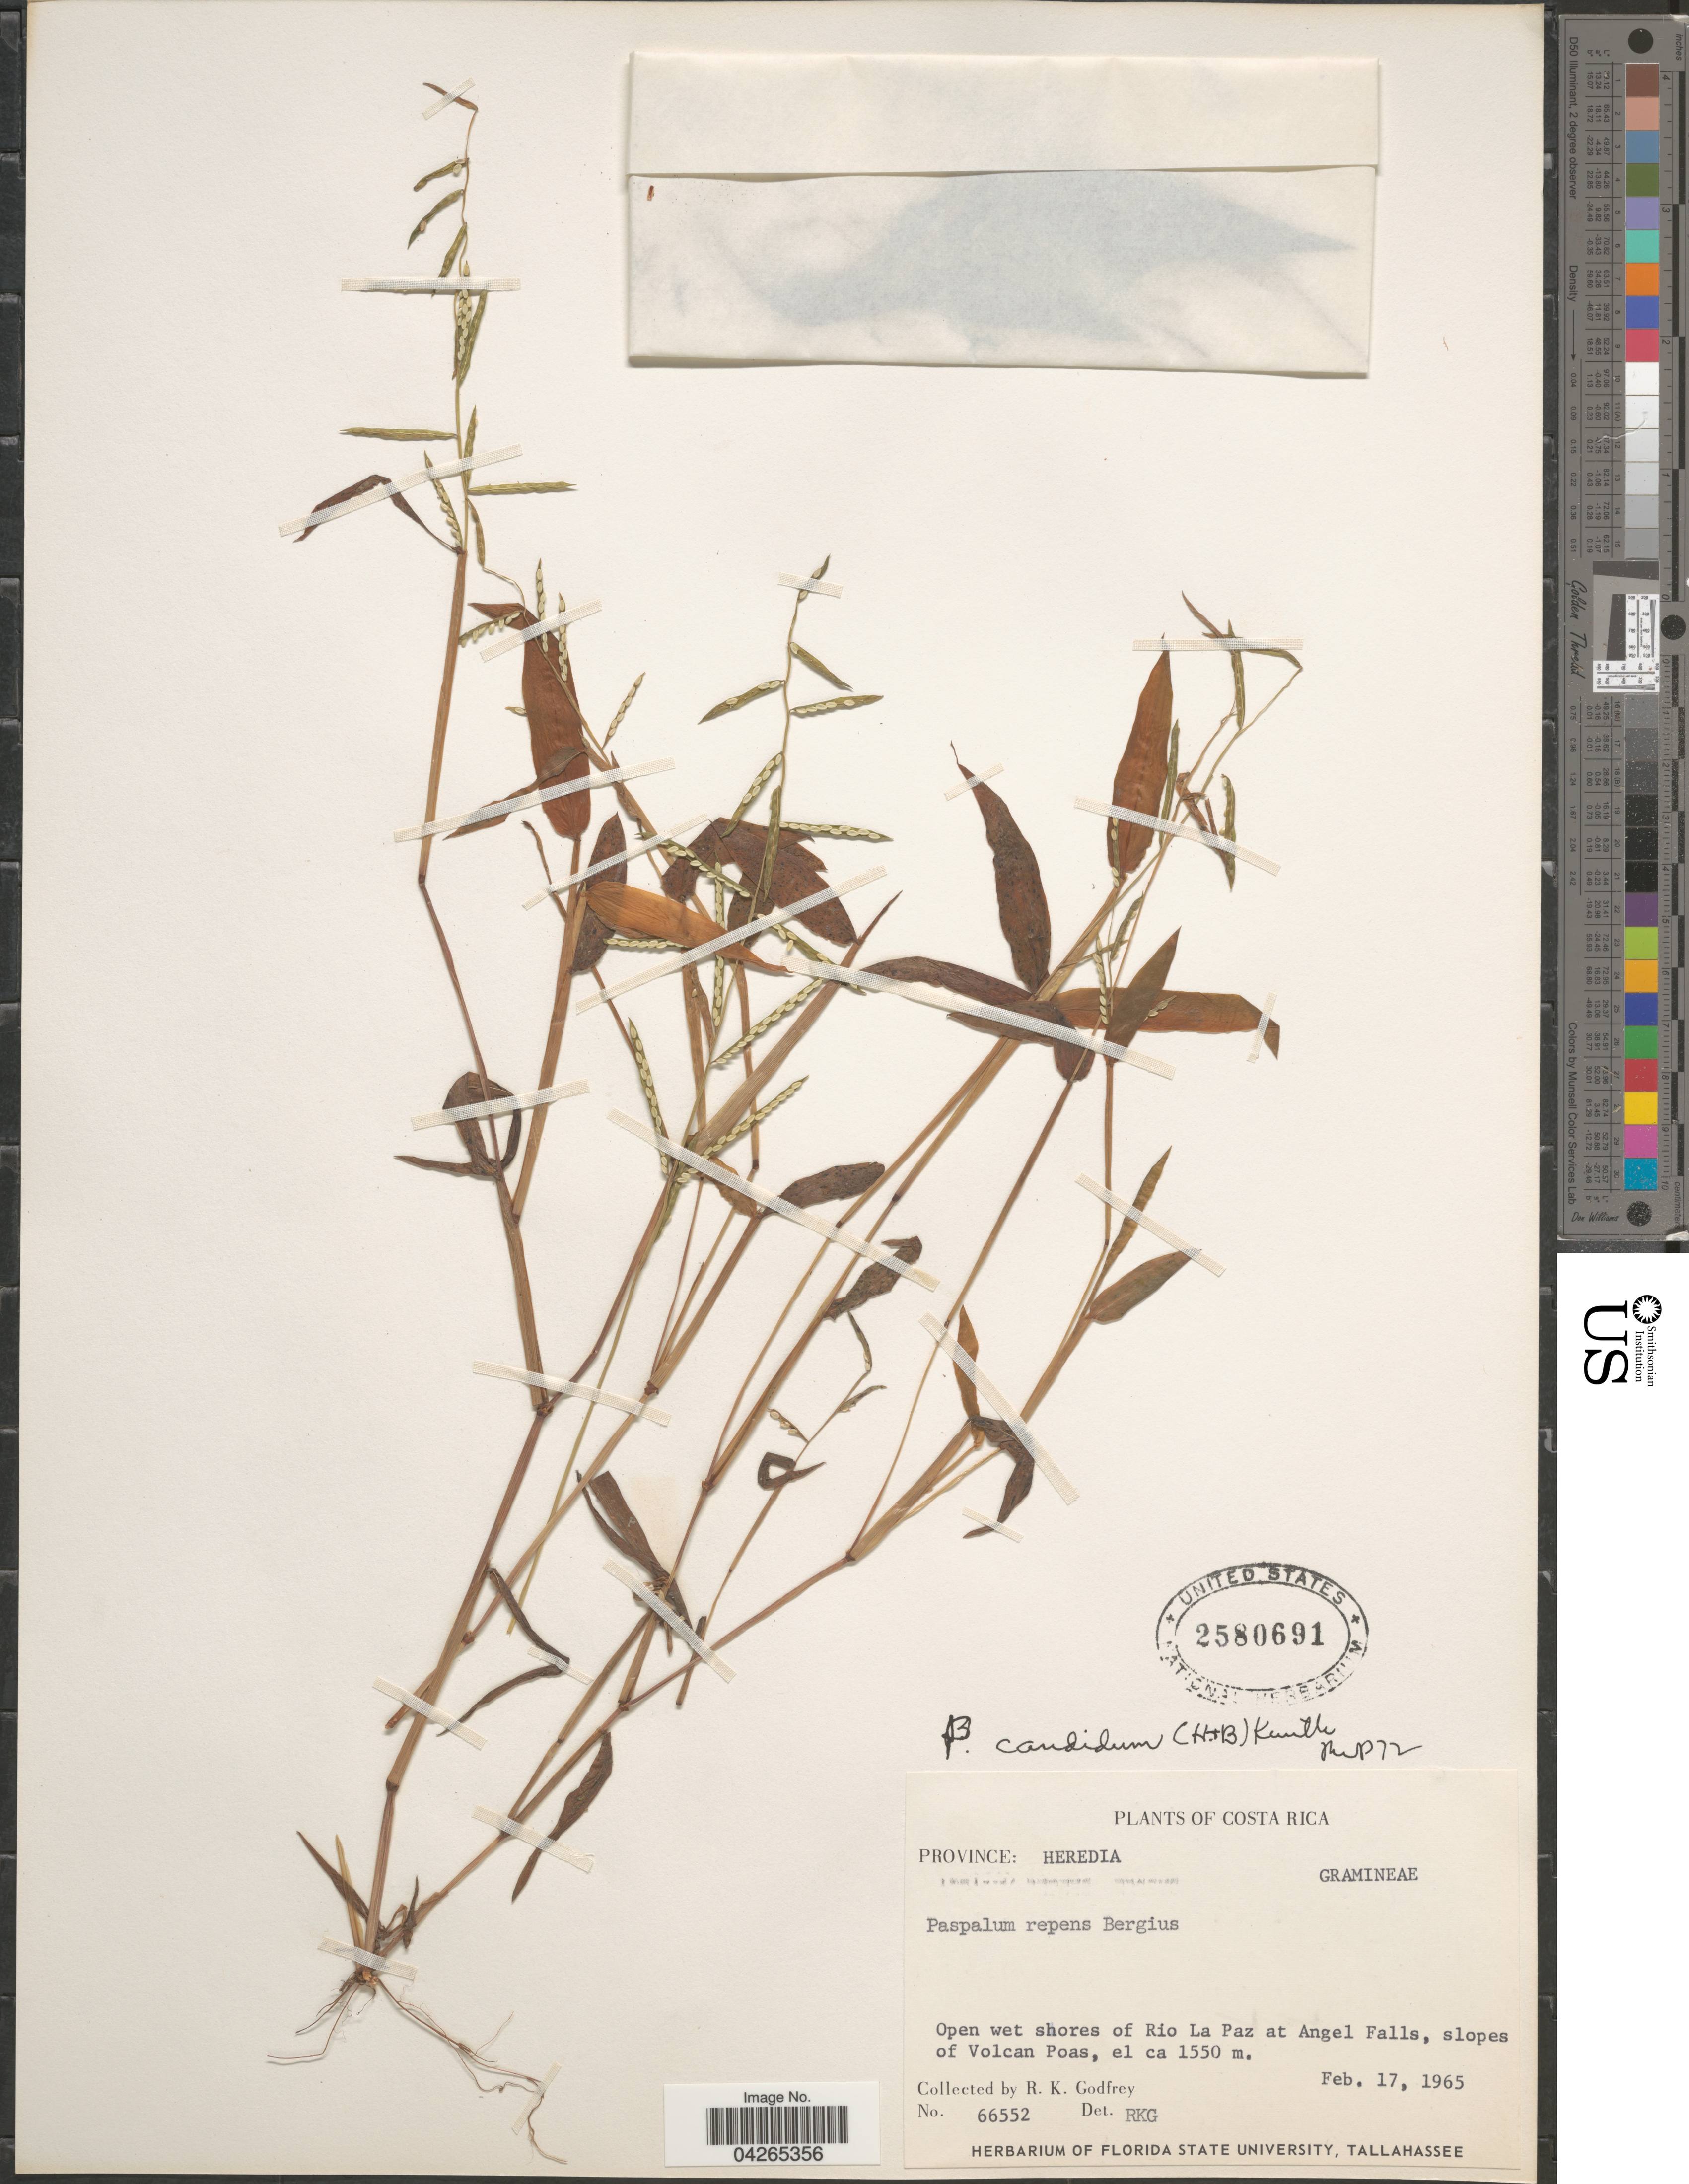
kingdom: Plantae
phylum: Tracheophyta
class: Liliopsida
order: Poales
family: Poaceae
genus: Paspalum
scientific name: Paspalum candidum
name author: (Humb. & Bonpl. ex Fleugge) Kunth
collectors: R. K. Godfrey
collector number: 66552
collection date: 1965-02-17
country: Costa Rica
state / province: Heredia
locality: Open wet shores of Rio La Paz at Angel Falls, slopes of Volcan Poas.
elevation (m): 1550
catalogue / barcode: US 2580691